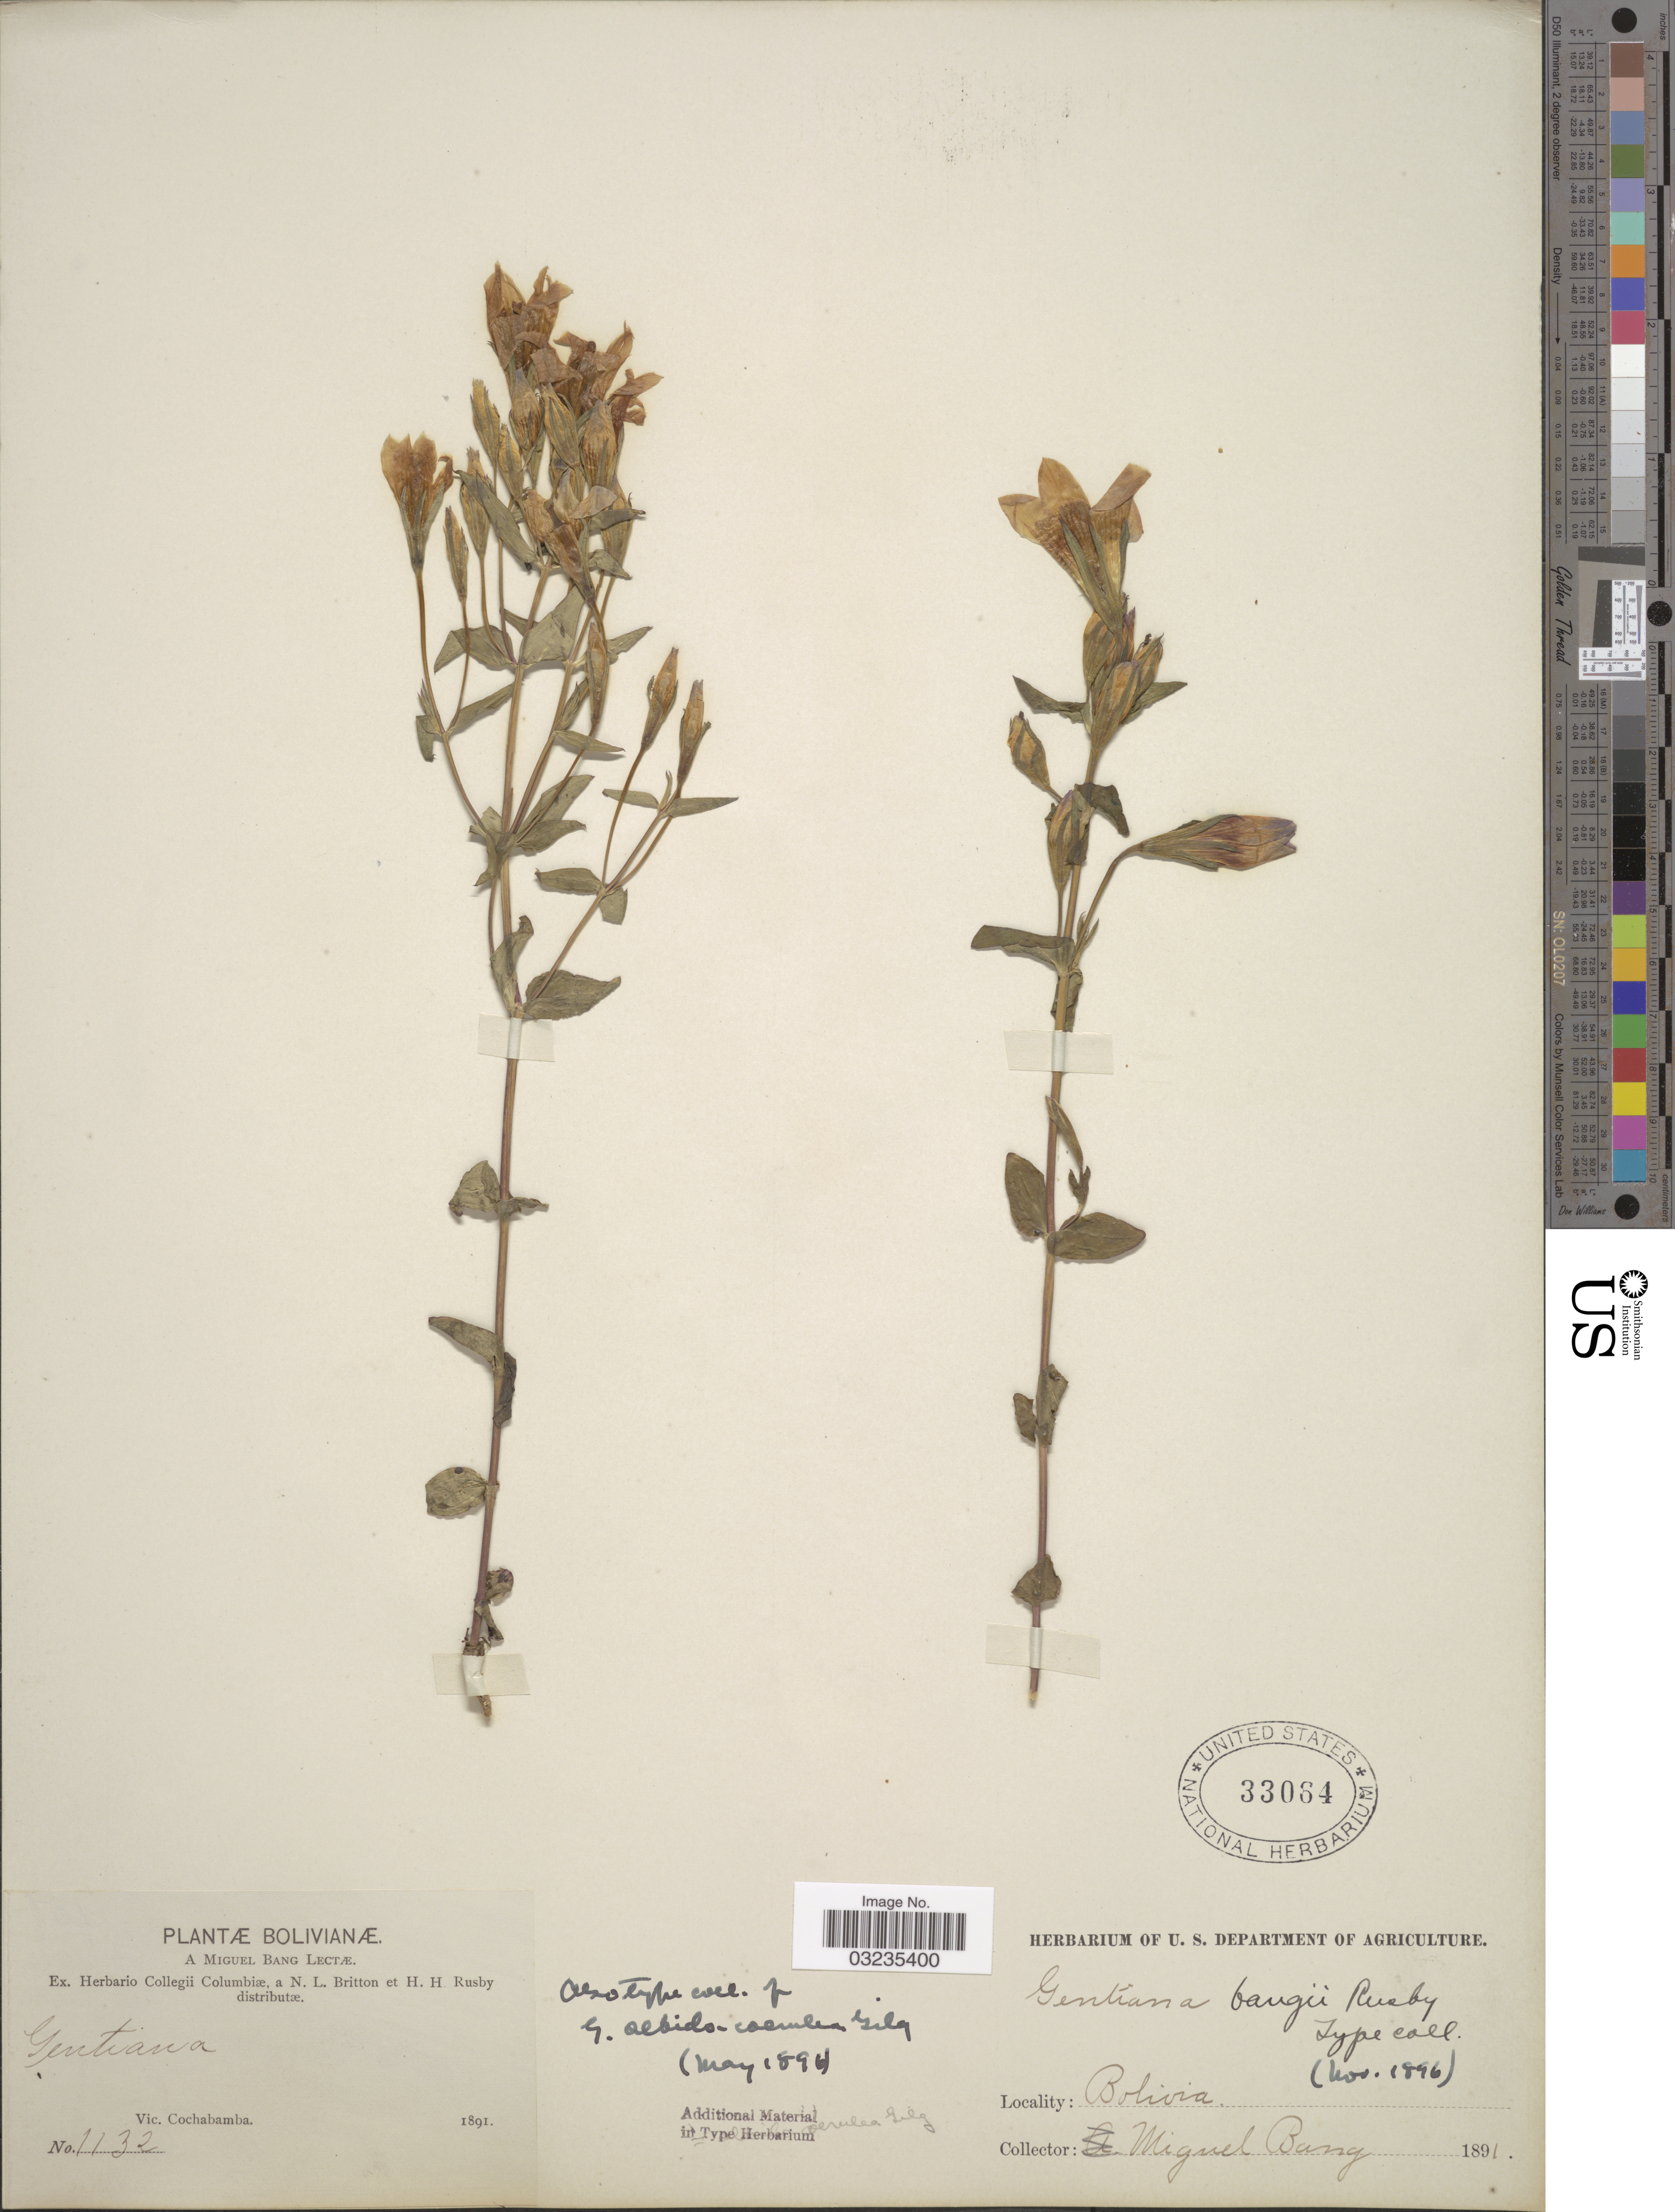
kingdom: Plantae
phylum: Tracheophyta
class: Magnoliopsida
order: Gentianales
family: Gentianaceae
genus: Gentiana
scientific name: Gentiana albido-coerulea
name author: Gilg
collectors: M. Bang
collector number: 1132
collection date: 1891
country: Bolivia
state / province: Cochabamba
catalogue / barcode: US 33064